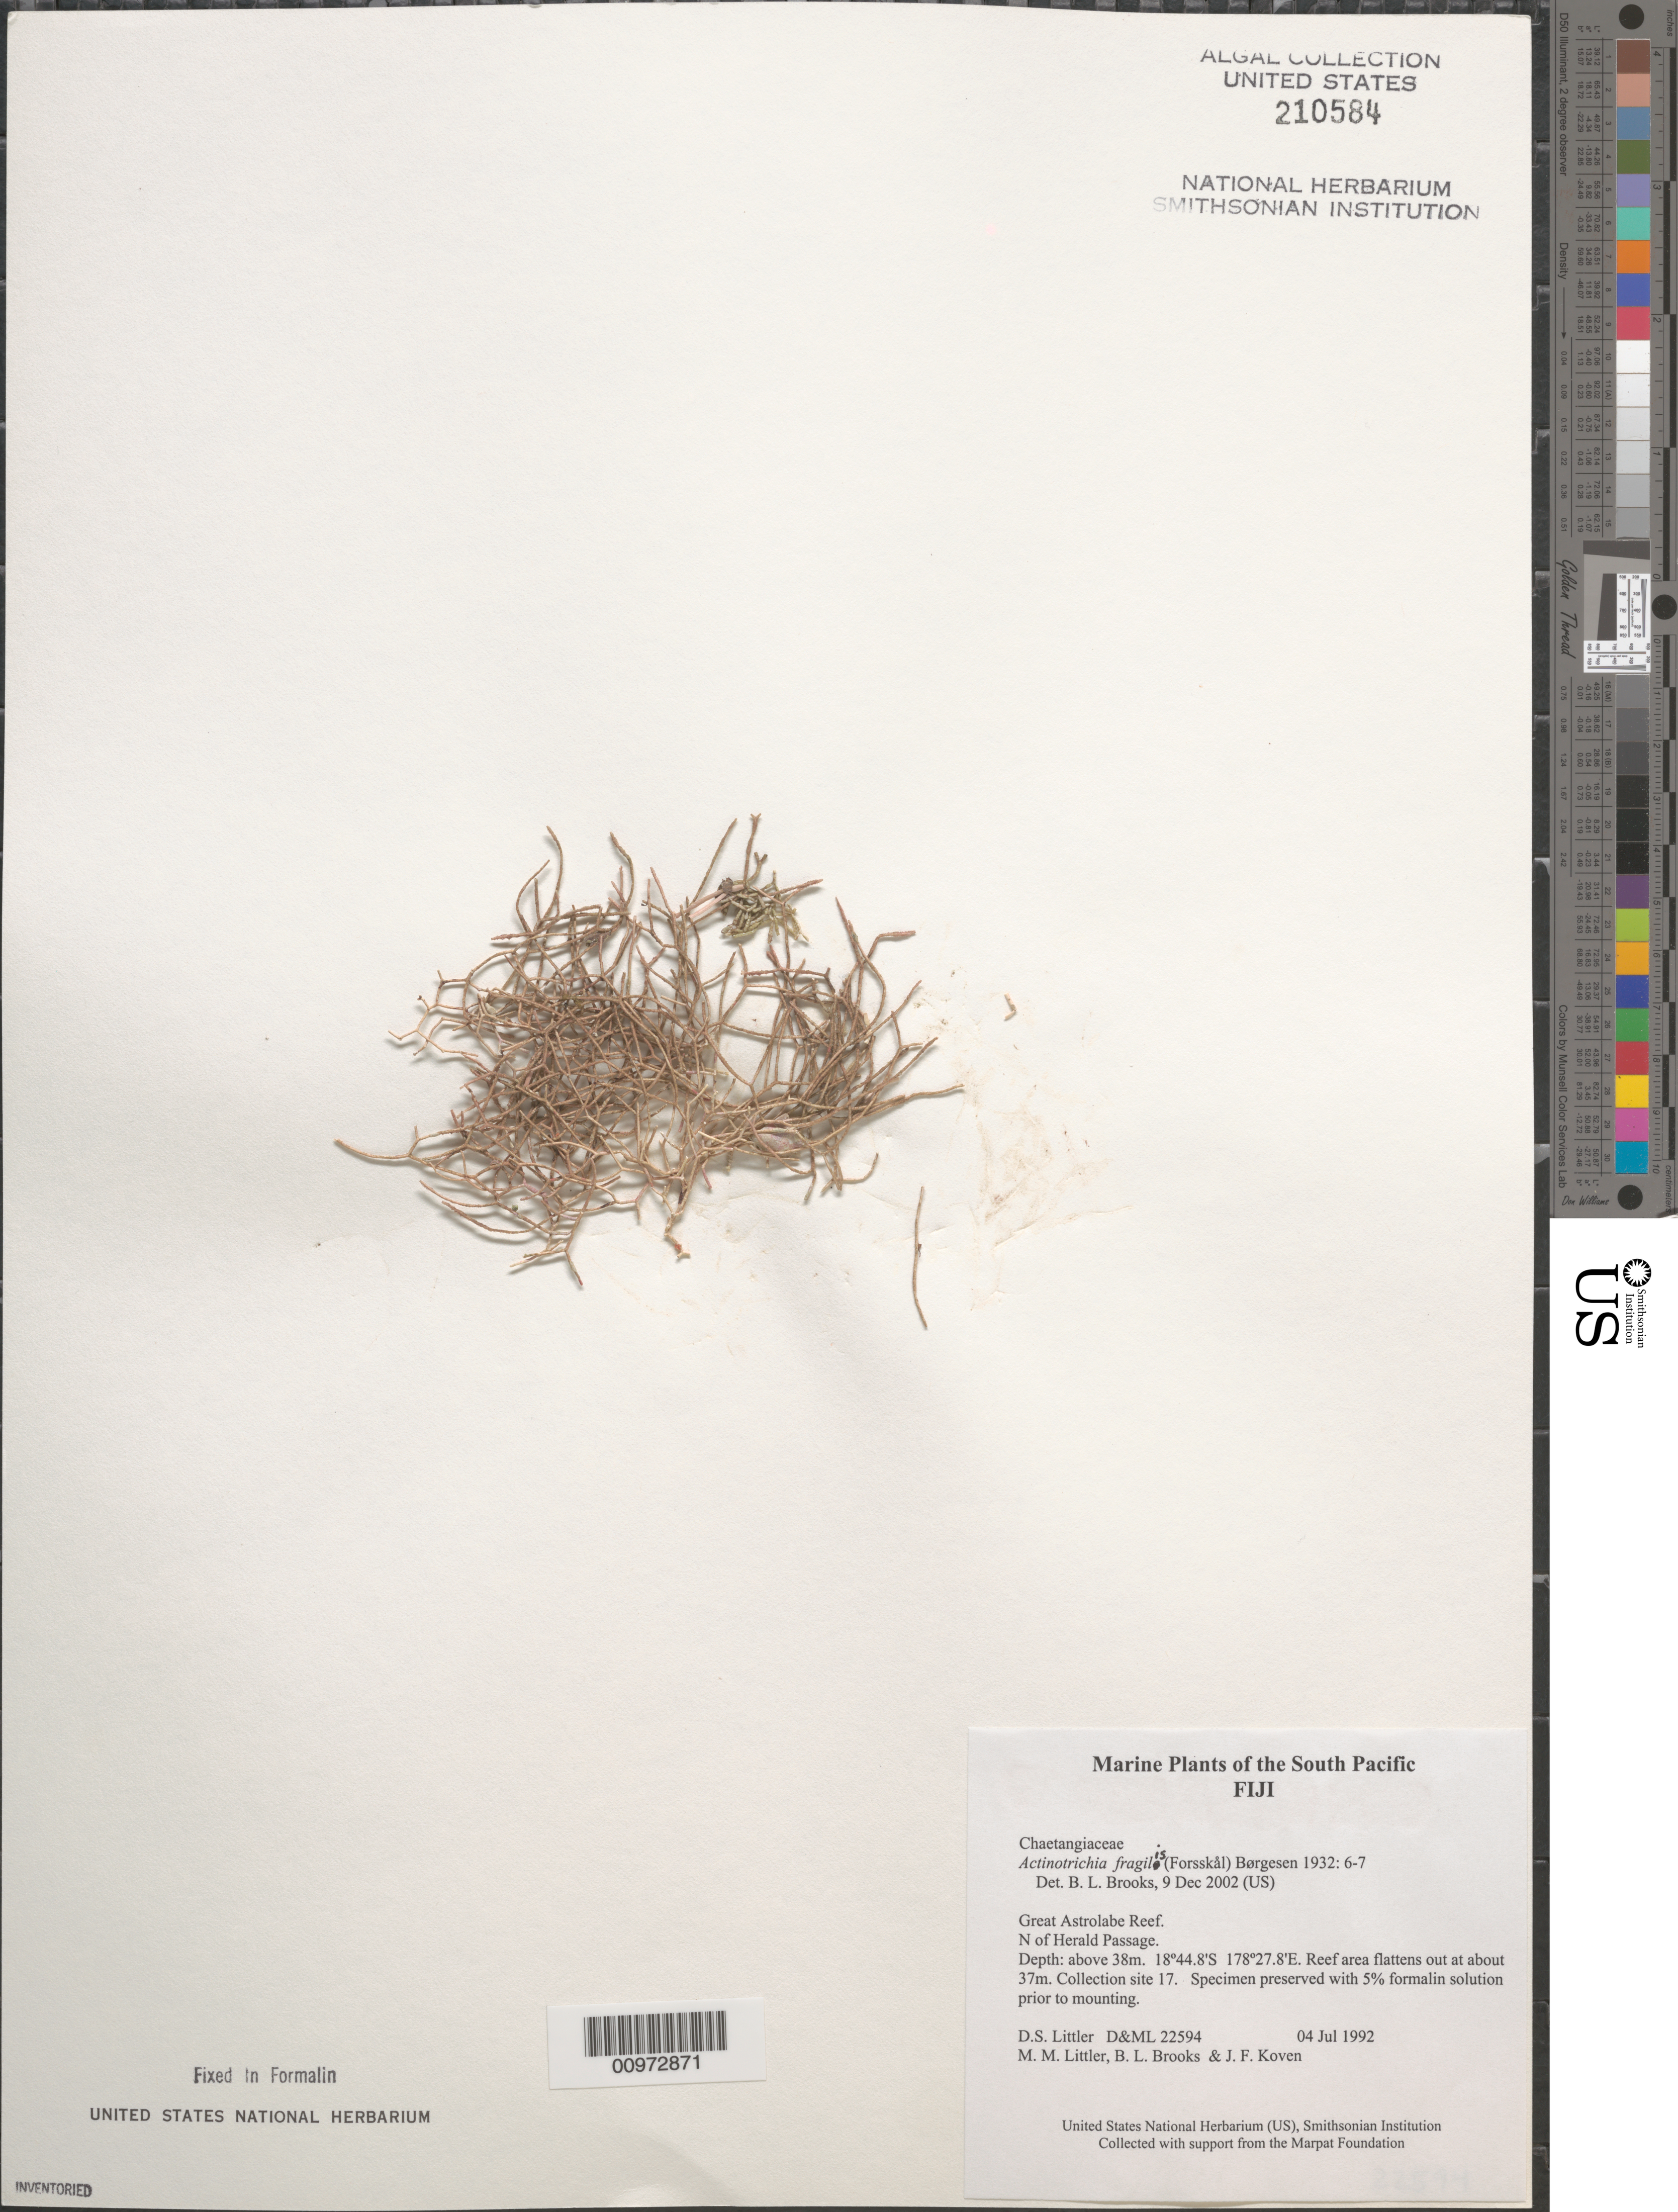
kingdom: Plantae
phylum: Rhodophyta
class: Florideophyceae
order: Nemaliales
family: Galaxauraceae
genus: Actinotrichia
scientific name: Actinotrichia fragilis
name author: (Forssk.) Børgesen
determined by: Brooks, B. L., (BOT), Smithsonian Institution - National Museum of Natural History (UNITED STATES)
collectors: D. S. Littler, M. M. Littler, B. Brooks & J. Koven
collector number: D&ML 22594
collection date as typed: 04 Jul 1992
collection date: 1992-07-04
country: Fiji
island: Great Astrolabe Reef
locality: Great Astrolabe Reef, north of Herald Passage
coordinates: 18 44.8'S, 178 27.8'E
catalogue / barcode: US 210584